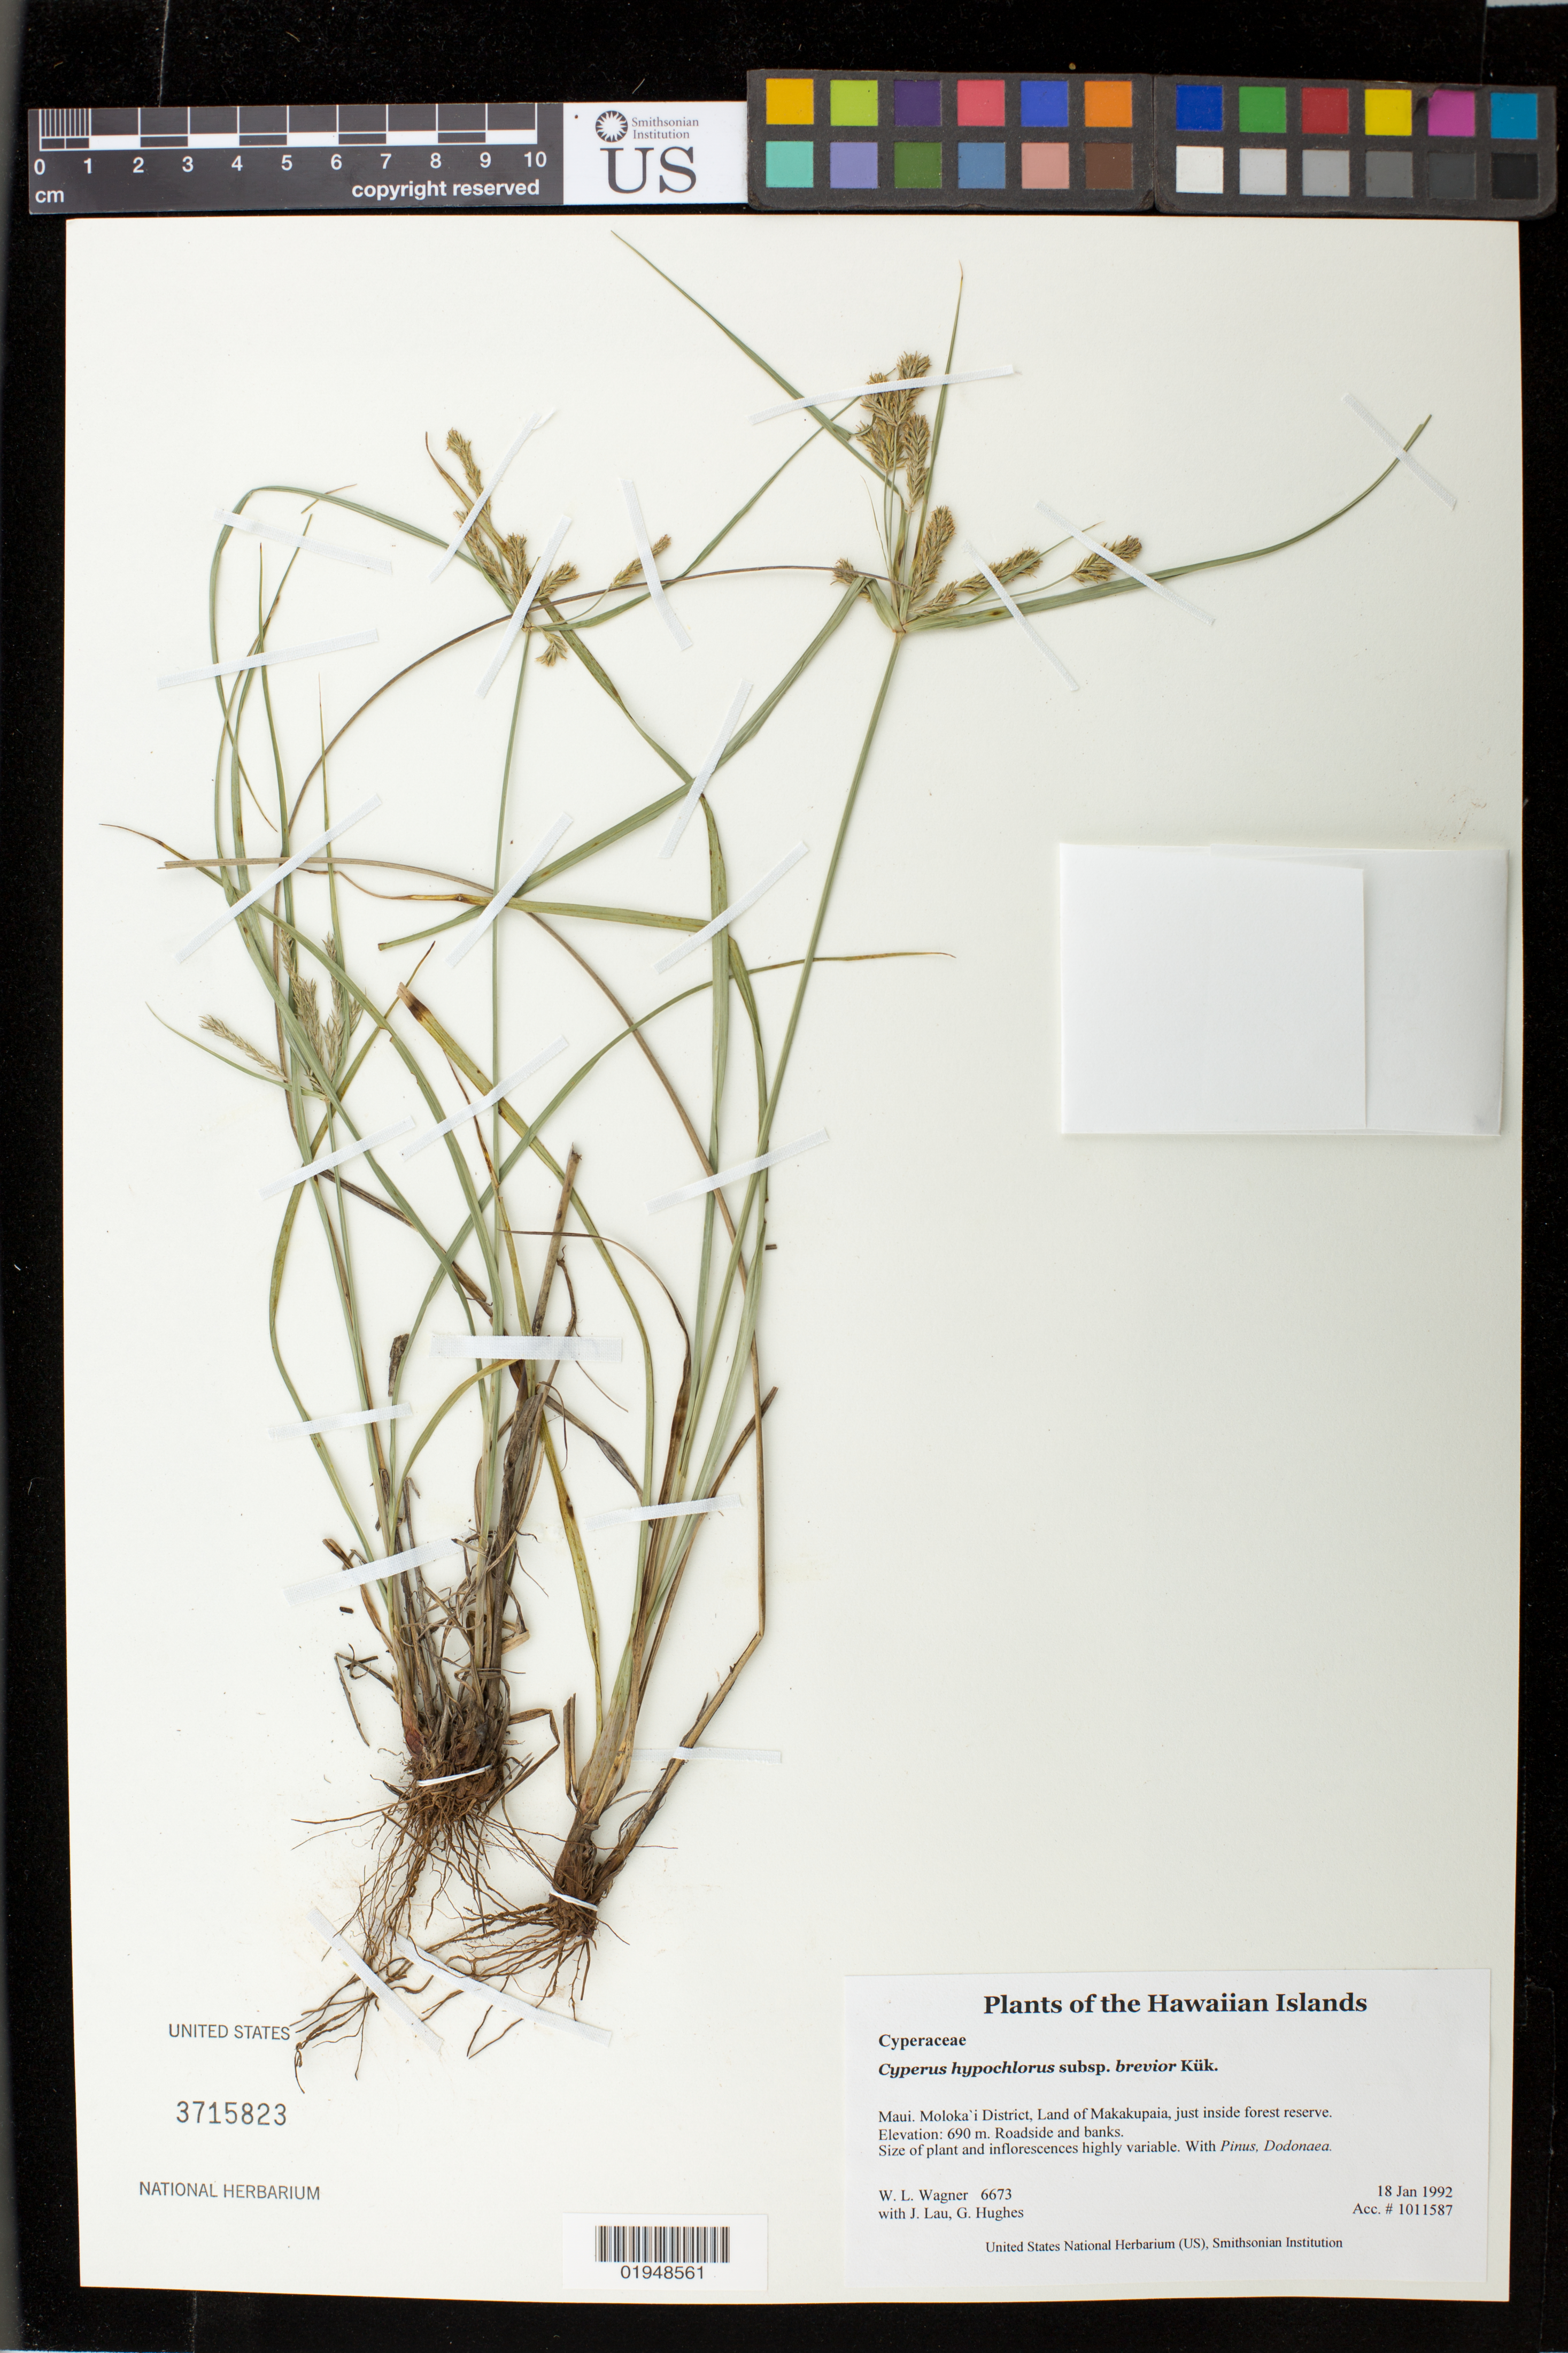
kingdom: Plantae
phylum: Tracheophyta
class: Liliopsida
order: Poales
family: Cyperaceae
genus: Cyperus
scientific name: Cyperus fauriei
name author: Kük.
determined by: Strong, Mark T., (BOT), Smithsonian Institution - National Museum of Natural History (UNITED STATES)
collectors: W. L. Wagner, J. Lau & G. Hughes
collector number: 6673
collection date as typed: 18 Jan 1992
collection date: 1992-01-18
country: United States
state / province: Hawaii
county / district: Maui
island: Moloka'i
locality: Land of Makakupaia, just inside forest reserve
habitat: Roadside and banks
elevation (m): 690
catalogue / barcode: US 3715823